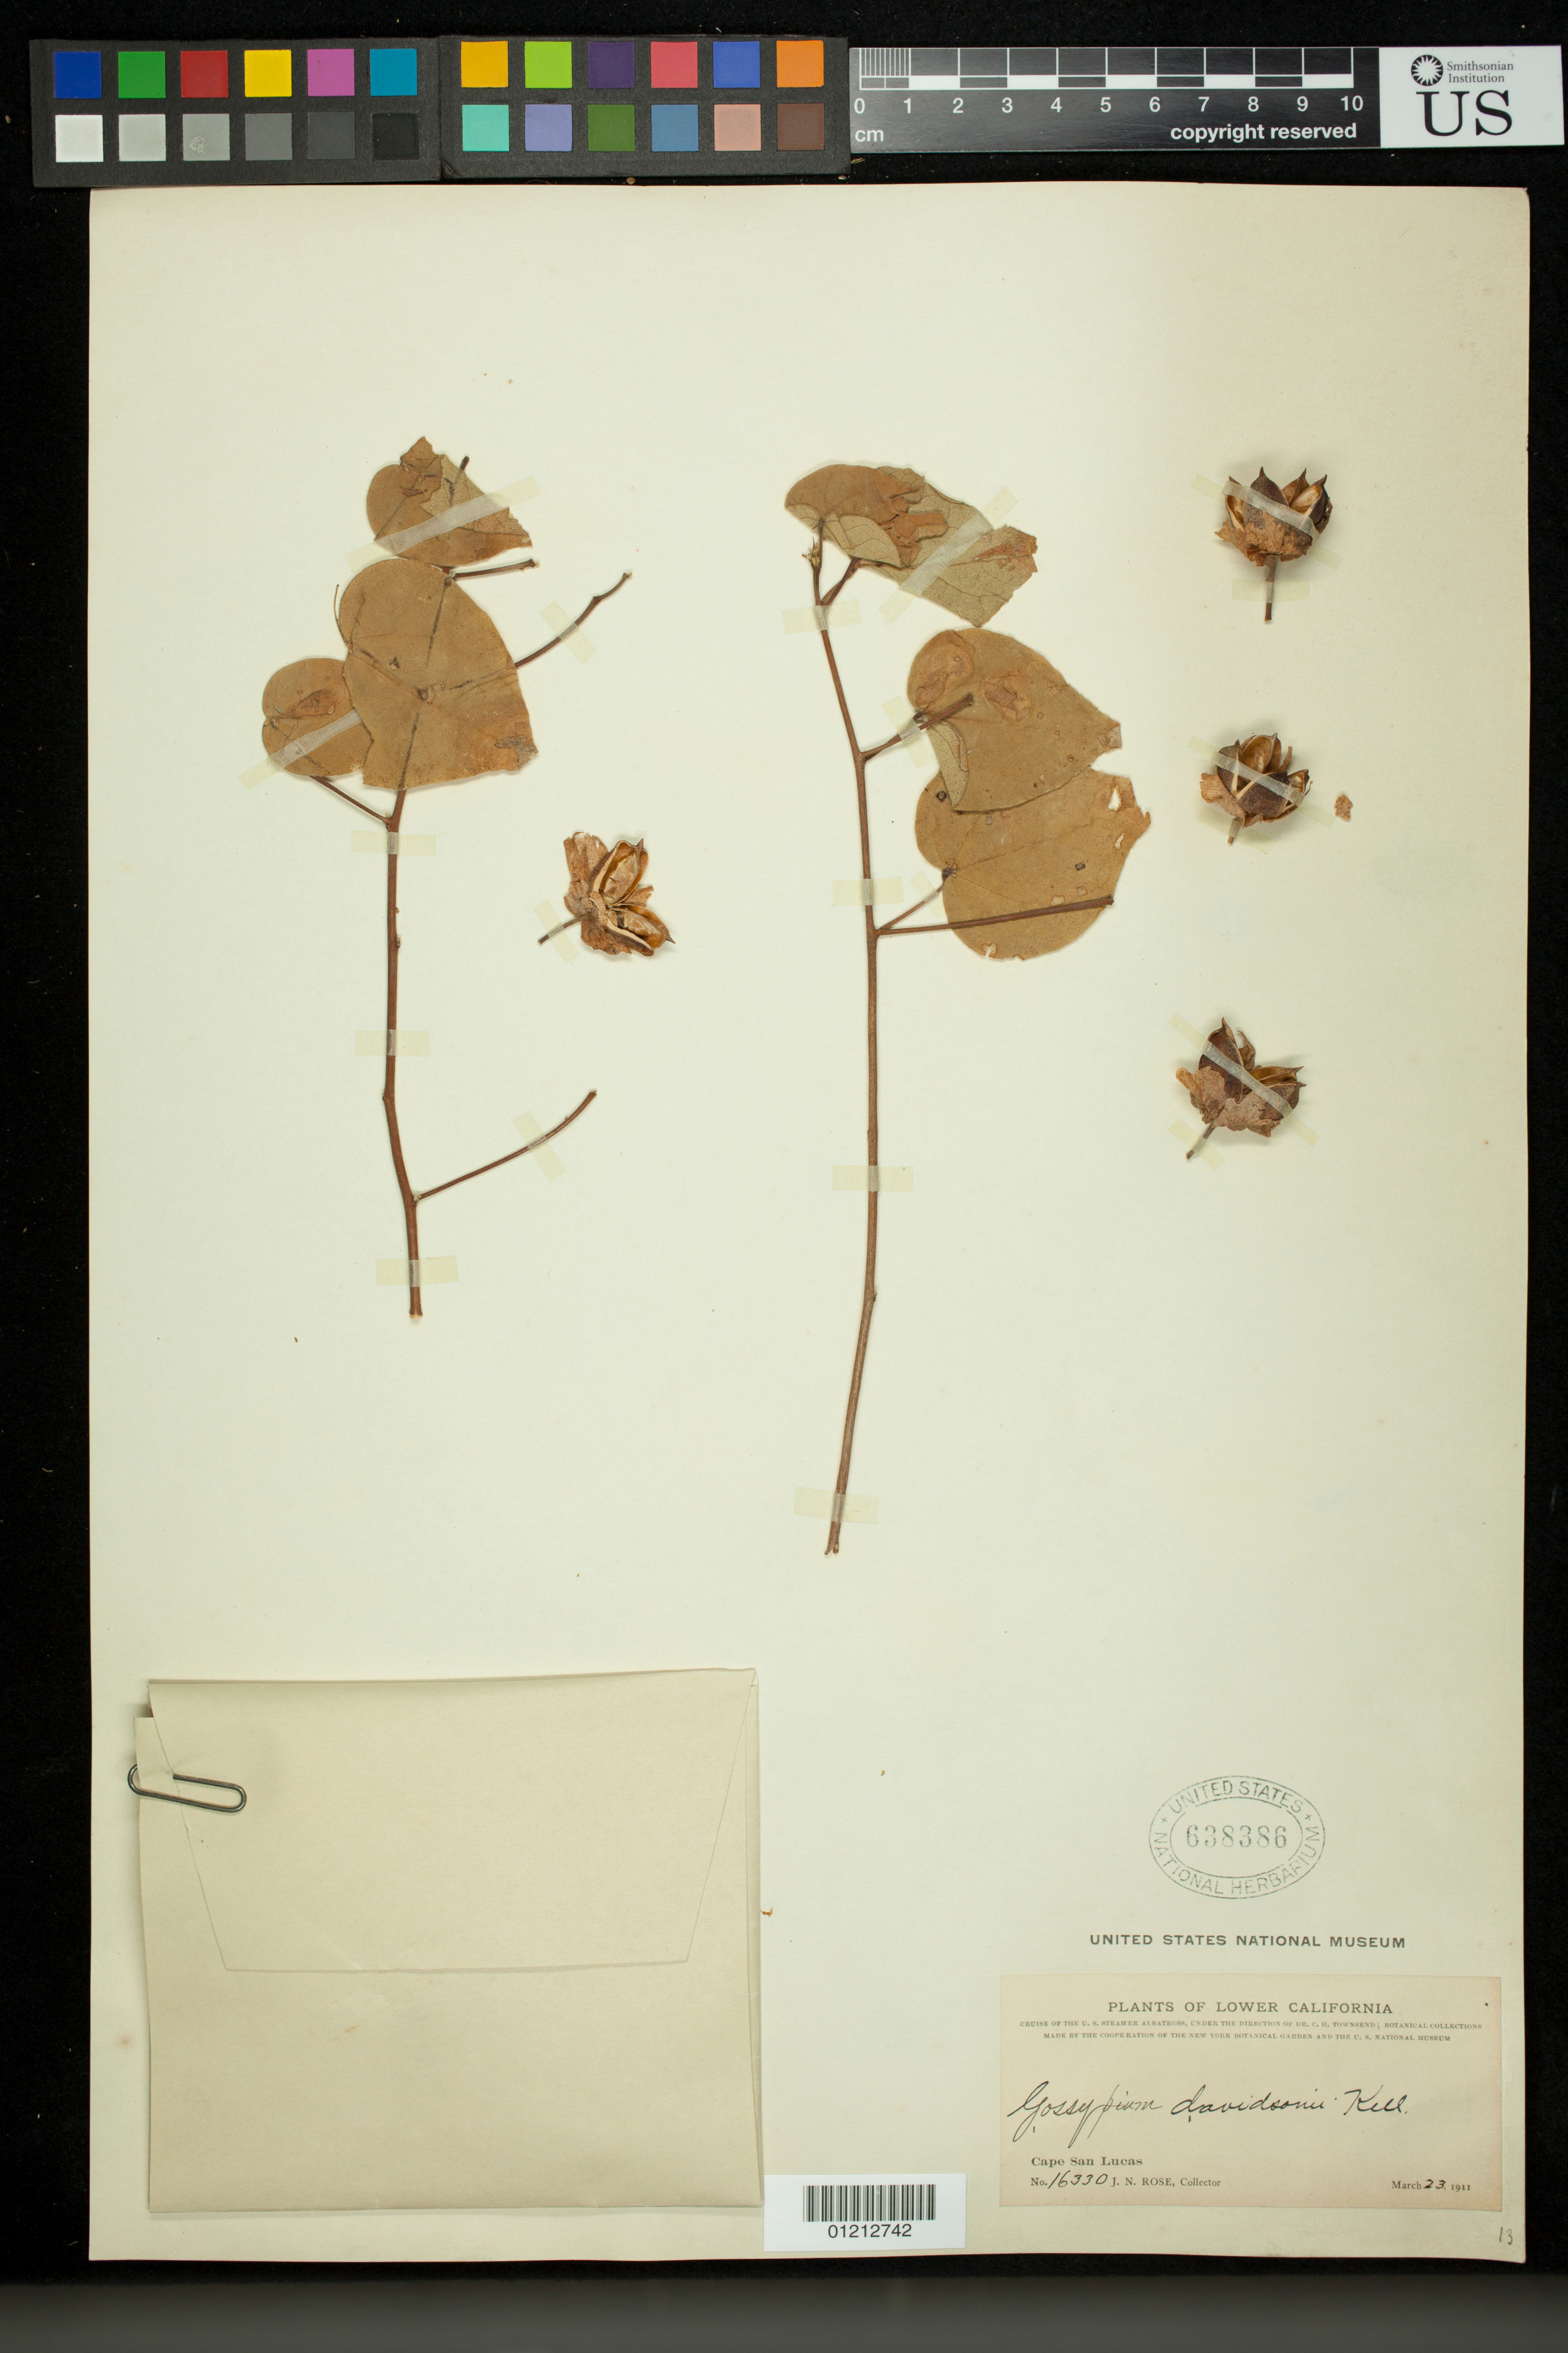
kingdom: Plantae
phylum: Tracheophyta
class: Magnoliopsida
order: Malvales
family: Malvaceae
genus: Gossypium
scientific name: Gossypium davidsonii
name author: Kellogg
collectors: J. N. Rose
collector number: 16330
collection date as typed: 23 Mar 1911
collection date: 1911-03-23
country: Mexico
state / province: Baja California Sur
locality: Cape San Lucas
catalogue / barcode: US 638386